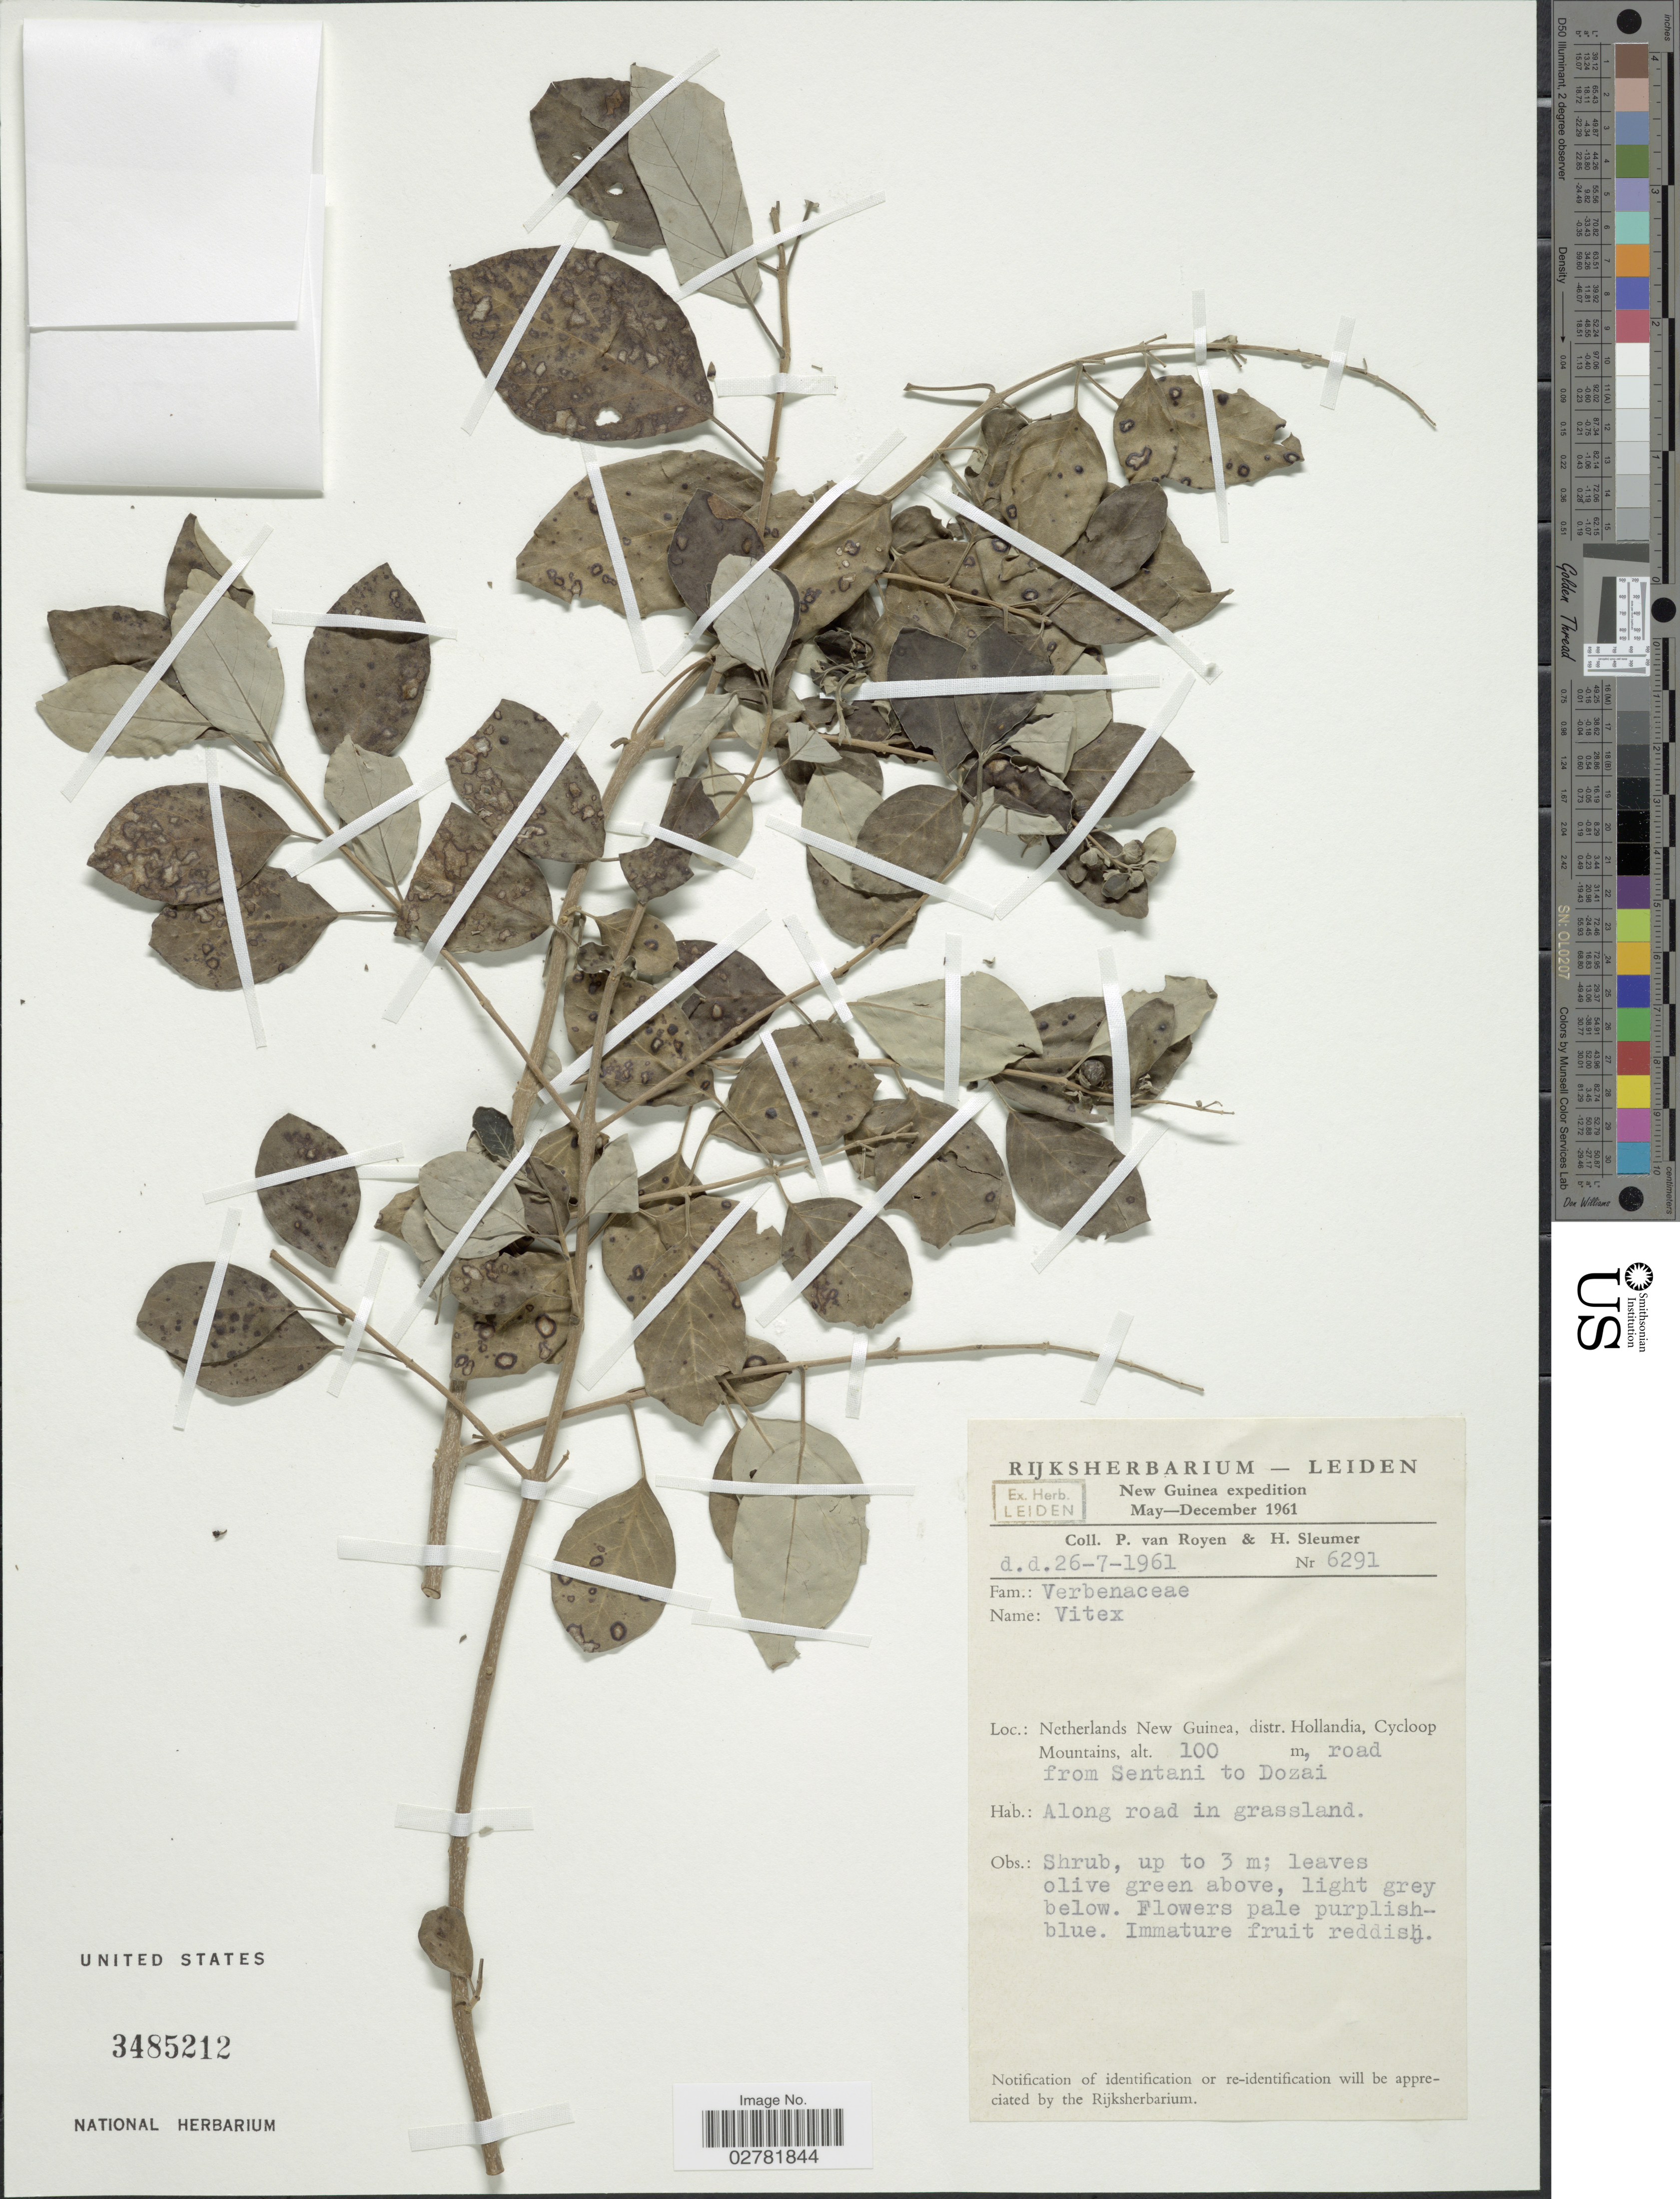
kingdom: Plantae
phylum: Tracheophyta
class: Magnoliopsida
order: Lamiales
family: Lamiaceae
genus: Vitex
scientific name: Vitex sp.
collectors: P. van Royen & H. O. Sleumer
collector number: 6291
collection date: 1961-07-26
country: Indonesia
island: New Guinea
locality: Netherlands New Guinea, distr. Hollandia, Cycloop Mountains. road from Sentani to Dozai.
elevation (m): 100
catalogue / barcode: US 3485212